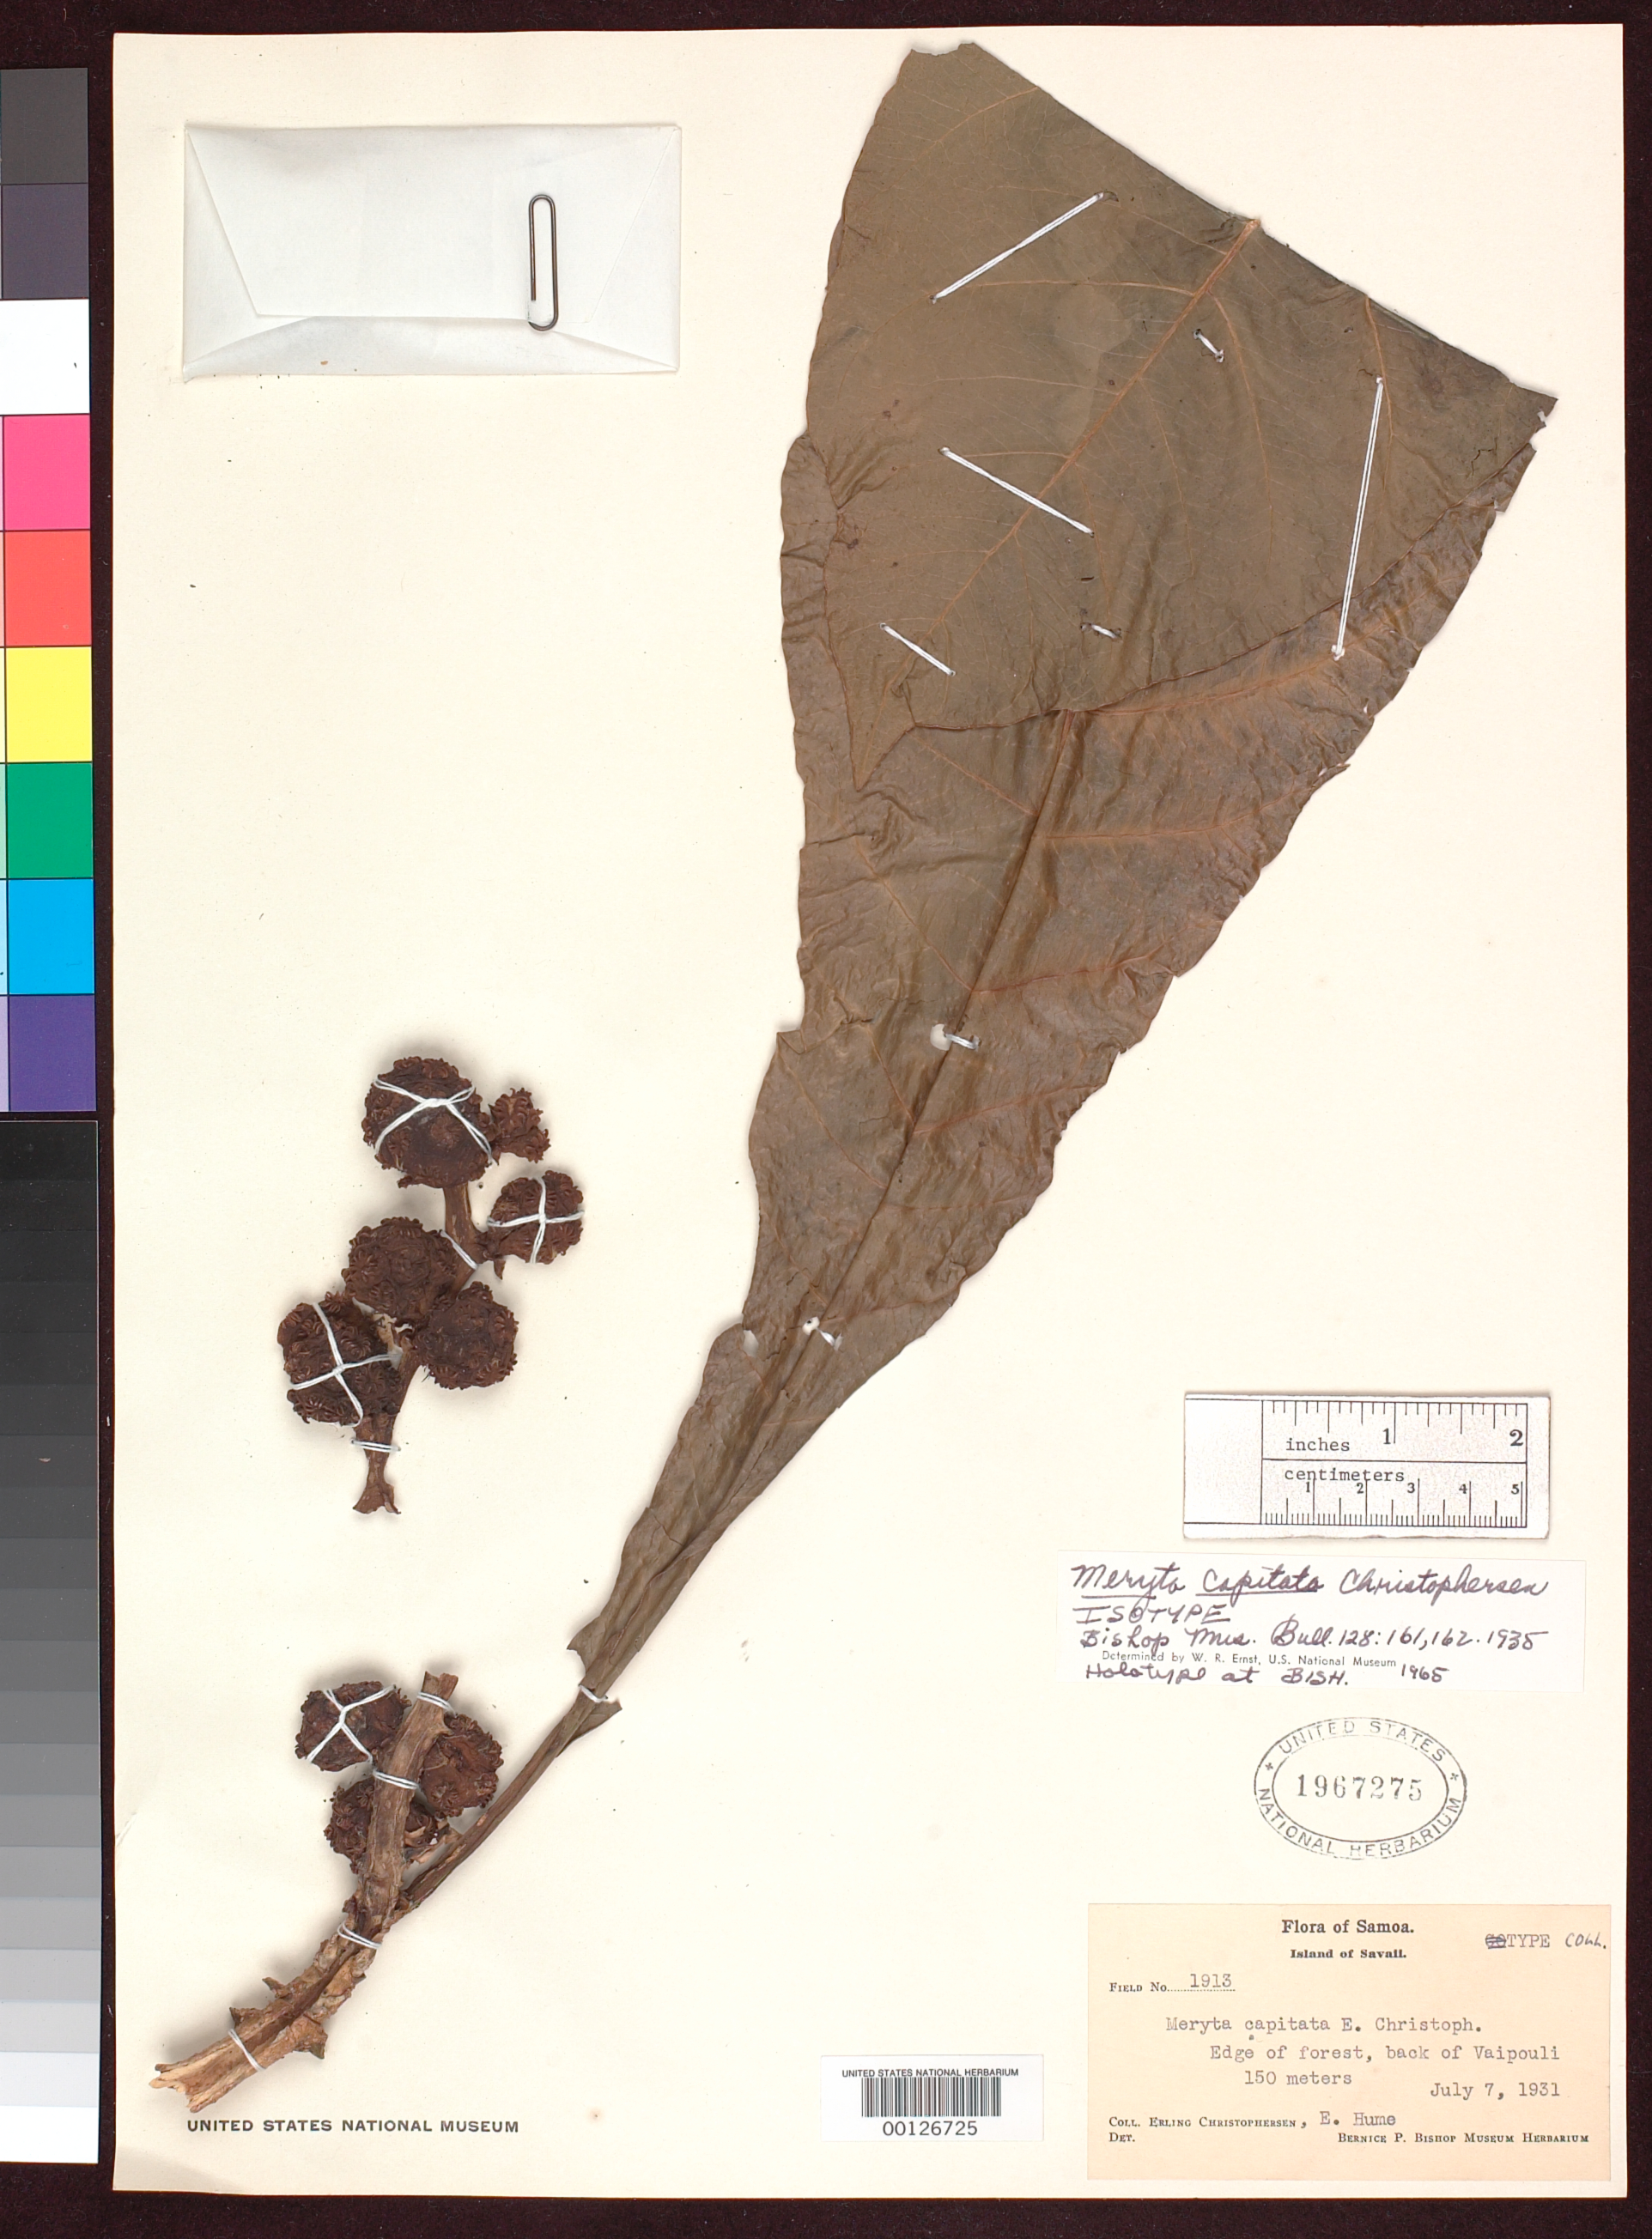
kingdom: Plantae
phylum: Tracheophyta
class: Magnoliopsida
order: Apiales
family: Araliaceae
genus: Meryta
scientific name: Meryta capitata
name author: Christoph.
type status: Isotype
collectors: E. Christophersen & E. Hume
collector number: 1913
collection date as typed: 07 Jul 1931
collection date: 1931-07-07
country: Samoa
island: Savai'i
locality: Vaipouli.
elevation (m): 150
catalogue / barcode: US 1967275